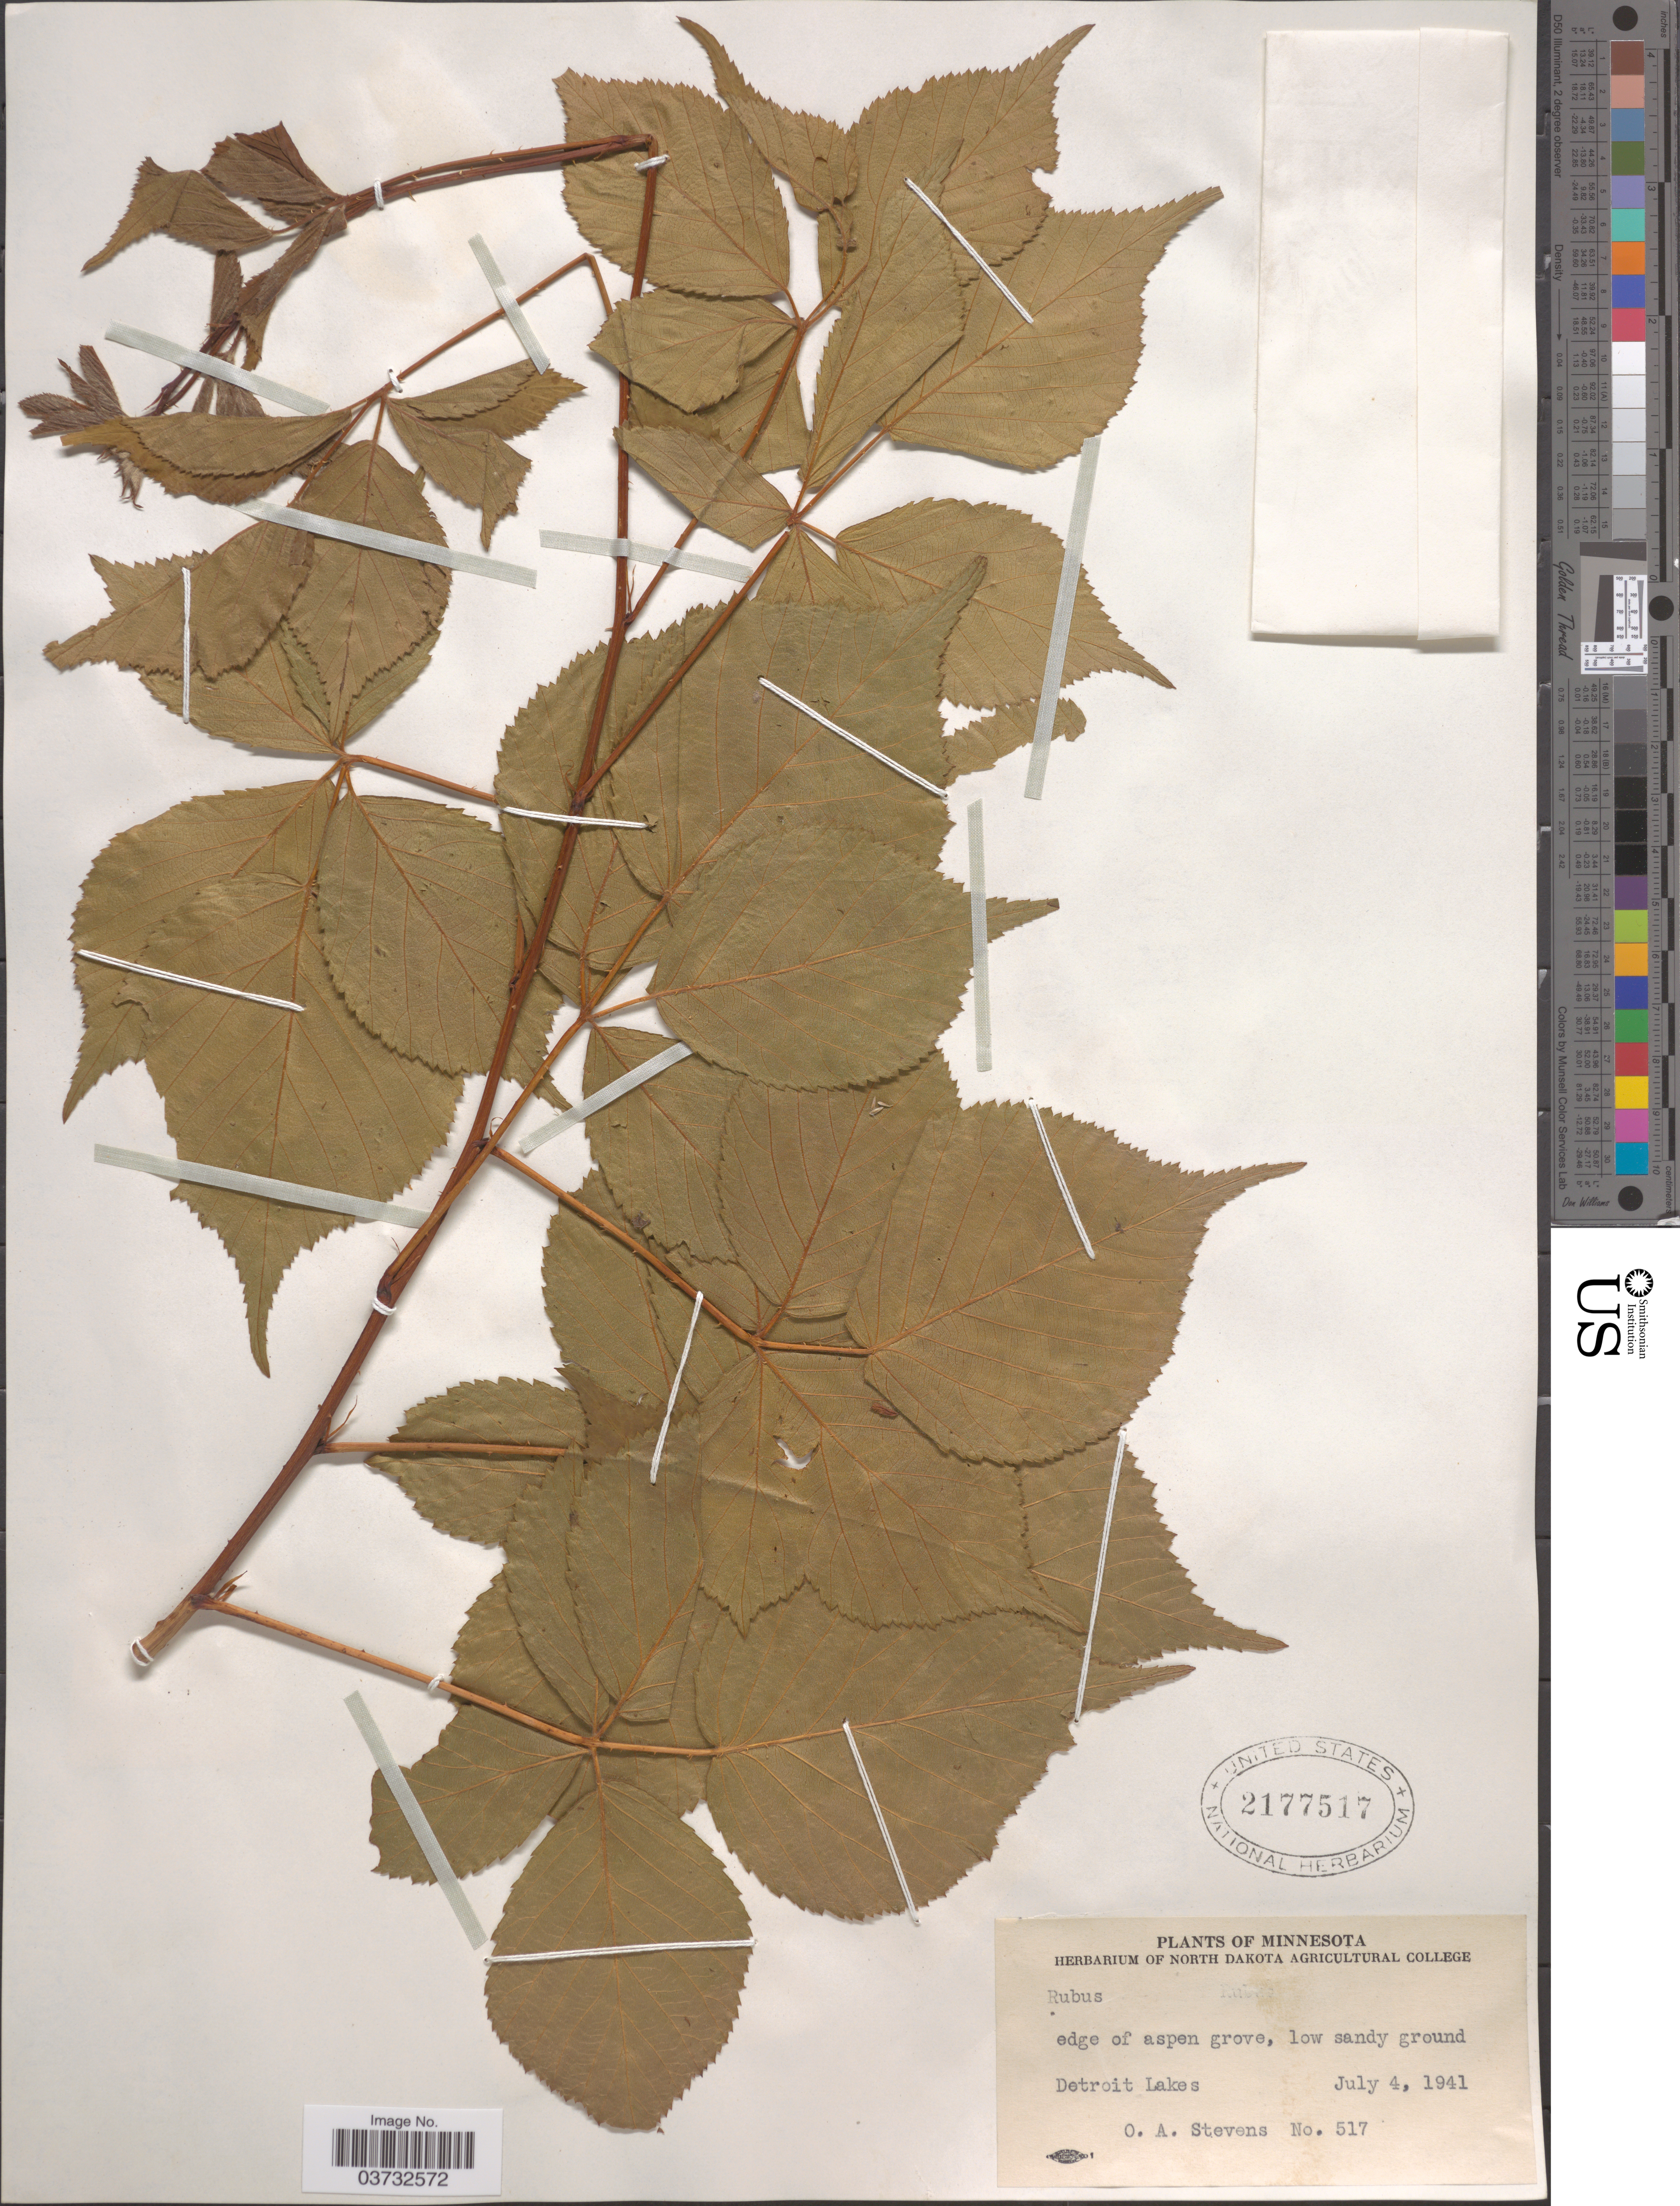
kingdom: Plantae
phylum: Tracheophyta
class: Magnoliopsida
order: Rosales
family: Rosaceae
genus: Rubus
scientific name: Rubus sp.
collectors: O. A. Stevens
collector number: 517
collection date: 1941-07-04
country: United States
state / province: Minnesota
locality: Edge of aspen grove, low sandy ground. Detroit Lakes.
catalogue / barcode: US 2177517